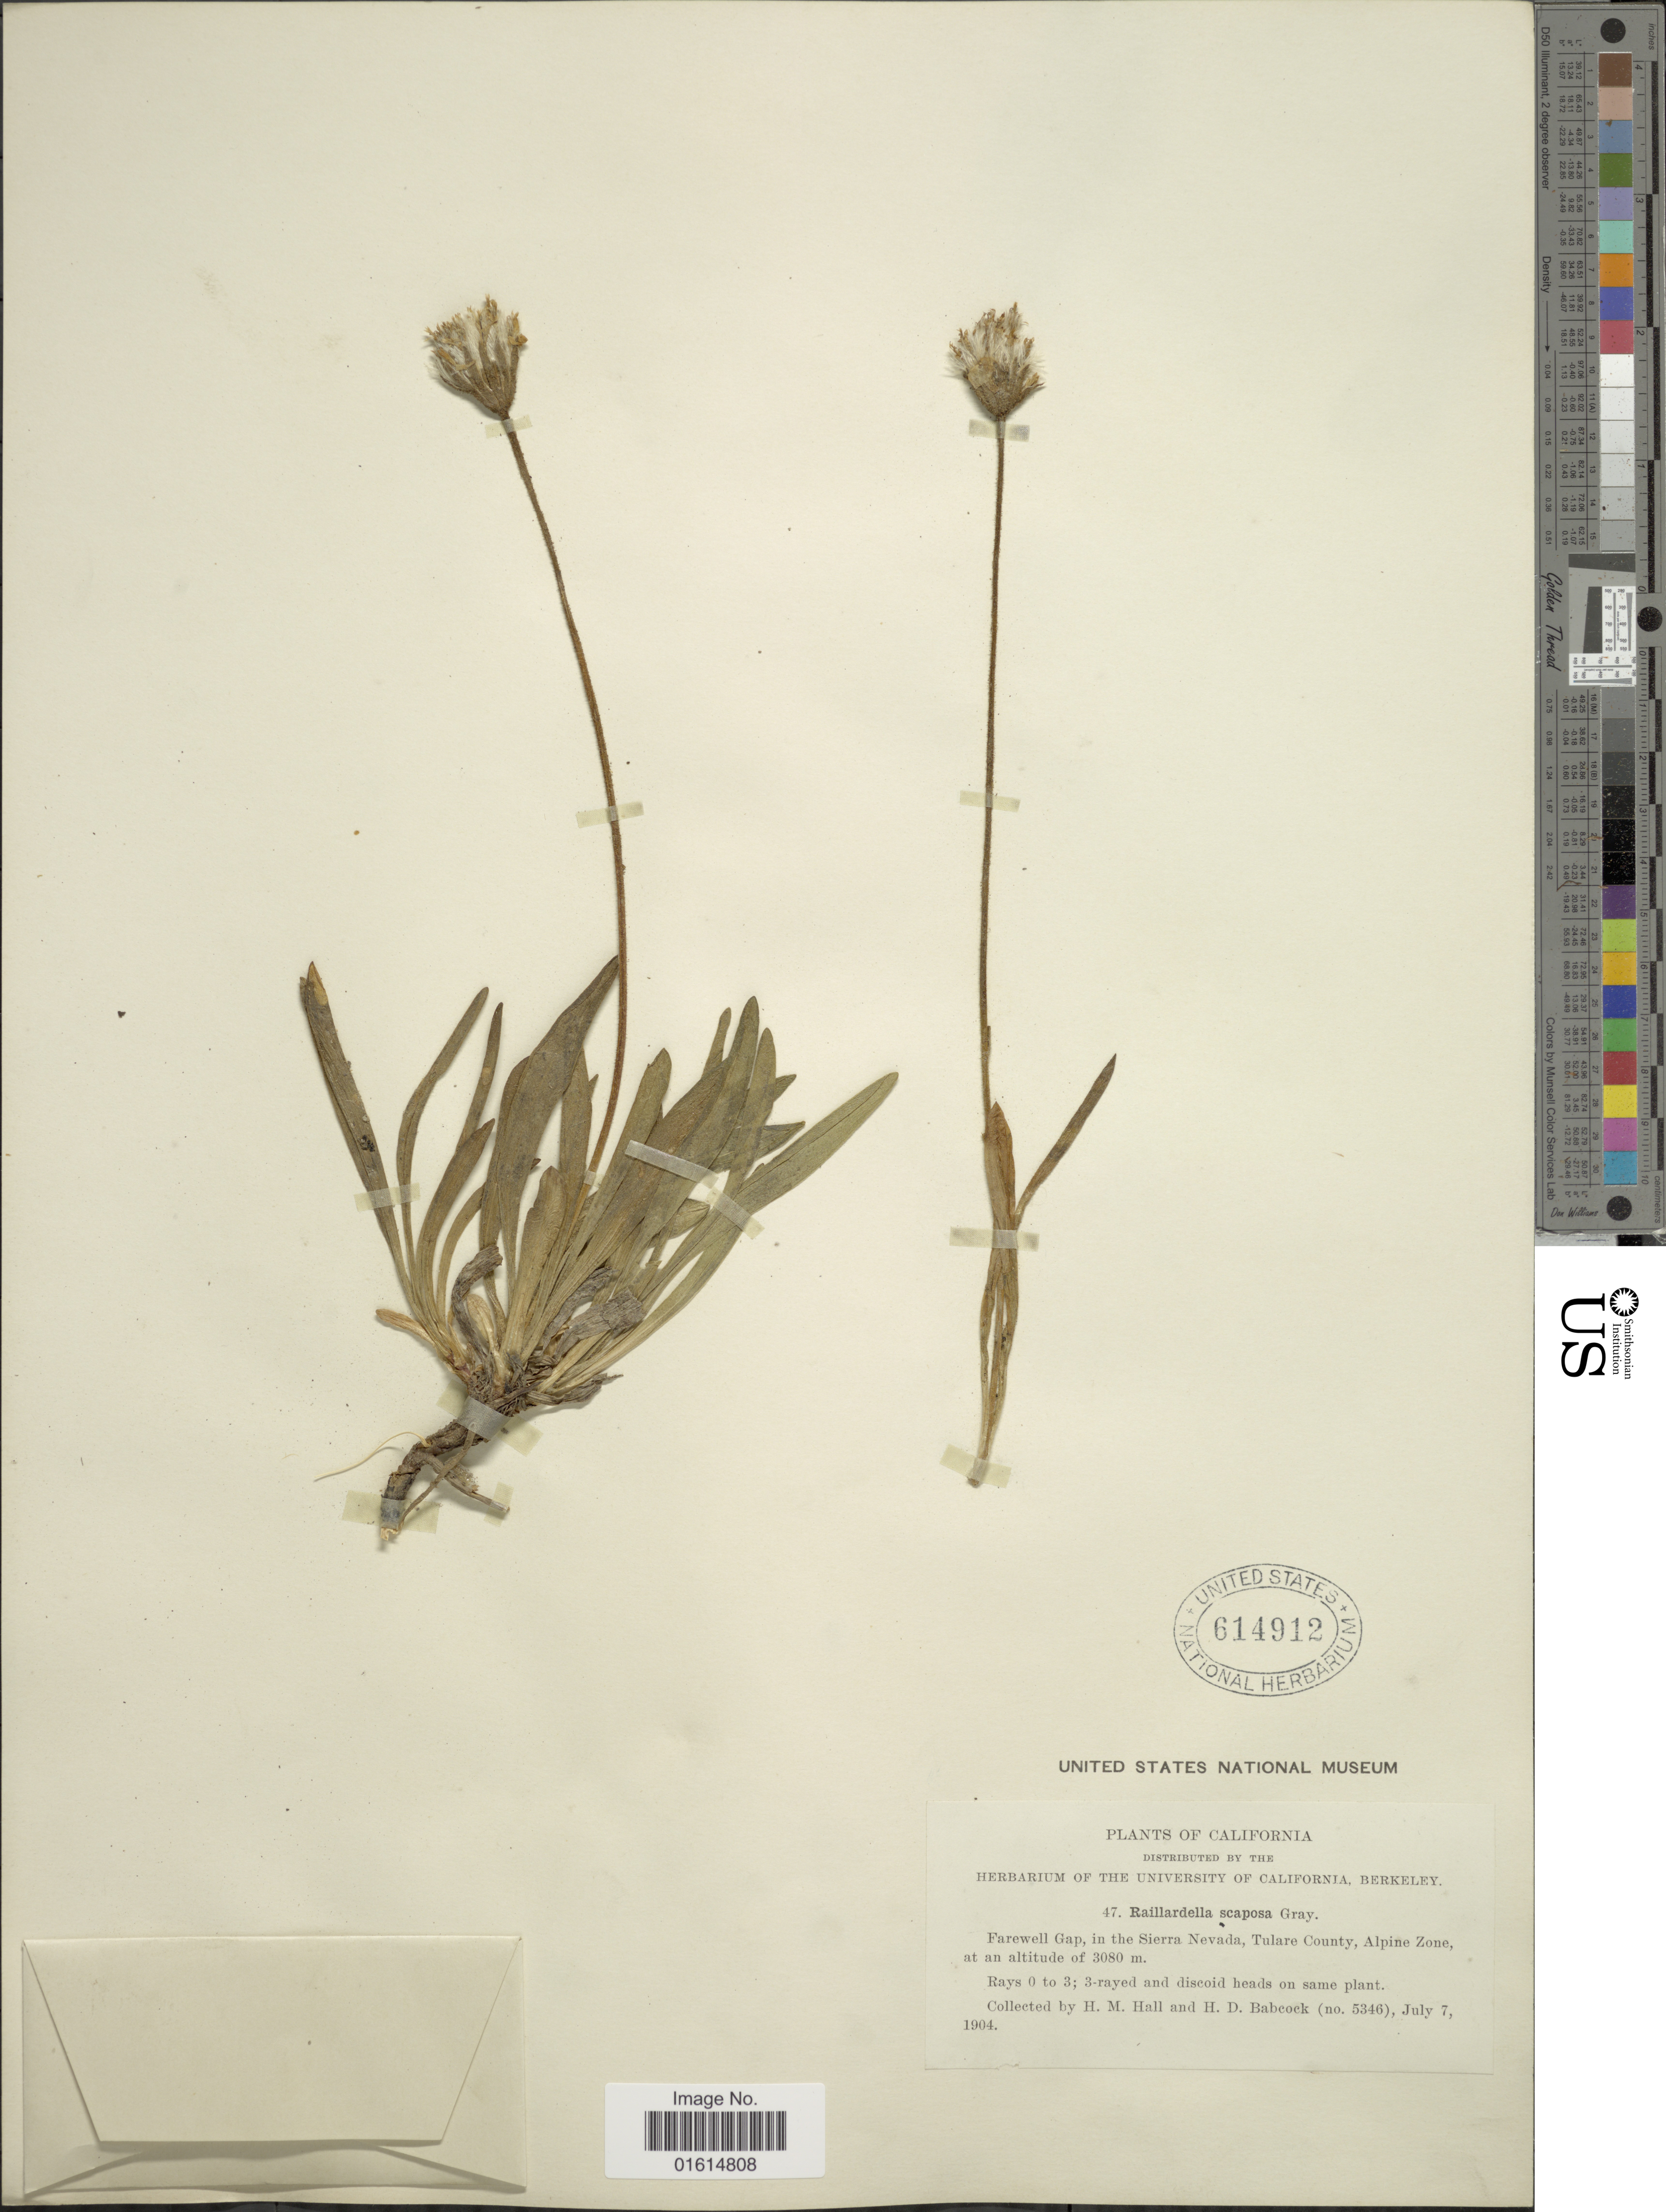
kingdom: Plantae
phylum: Tracheophyta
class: Magnoliopsida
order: Asterales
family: Asteraceae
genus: Raillardella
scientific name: Raillardella scaposa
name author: A. Gray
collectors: H. M. Hall & H. Babcock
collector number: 5346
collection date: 1904-07-07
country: United States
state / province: California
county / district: Tulare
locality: Farewell Gap, in the Sierra Nevada, Tulare County, Alpine Zone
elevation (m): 3080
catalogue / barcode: US 614912